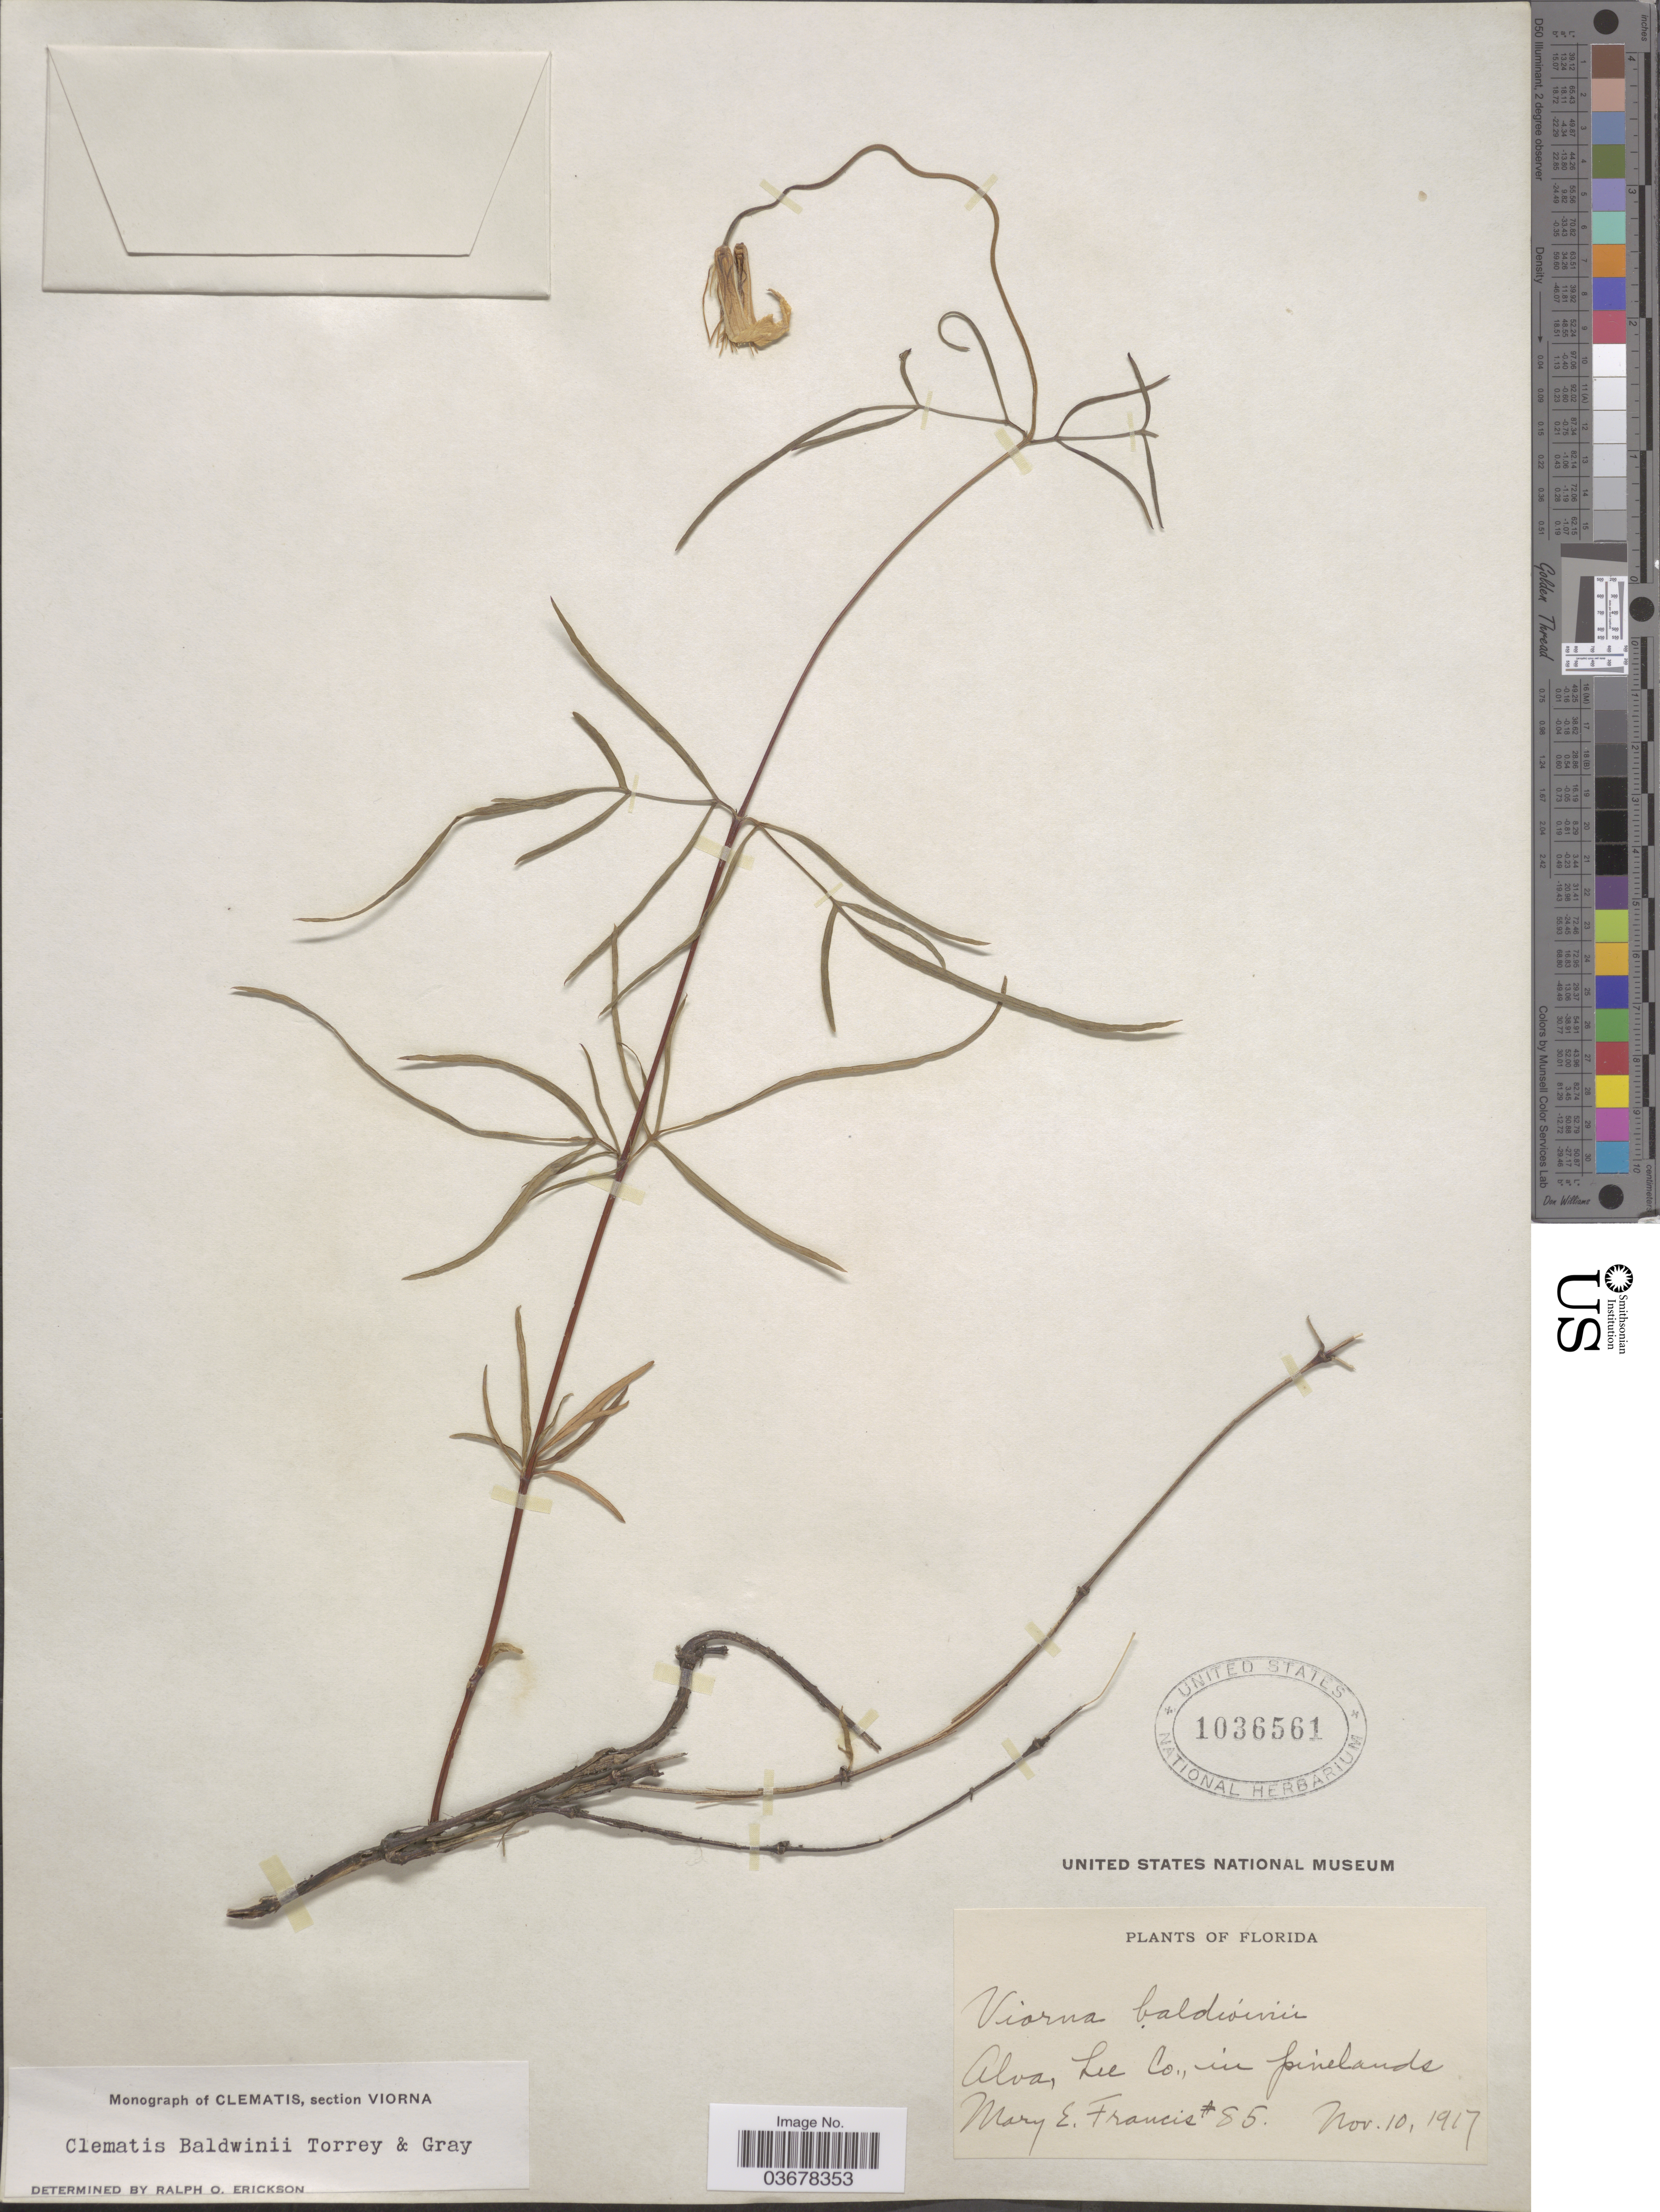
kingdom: Plantae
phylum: Tracheophyta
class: Magnoliopsida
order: Ranunculales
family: Ranunculaceae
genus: Clematis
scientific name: Clematis viorna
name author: L.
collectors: M. E. Francis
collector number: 85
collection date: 1917-11-10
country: United States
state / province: Florida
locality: Alva , Lee Co., in pinelands.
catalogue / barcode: US 1036561